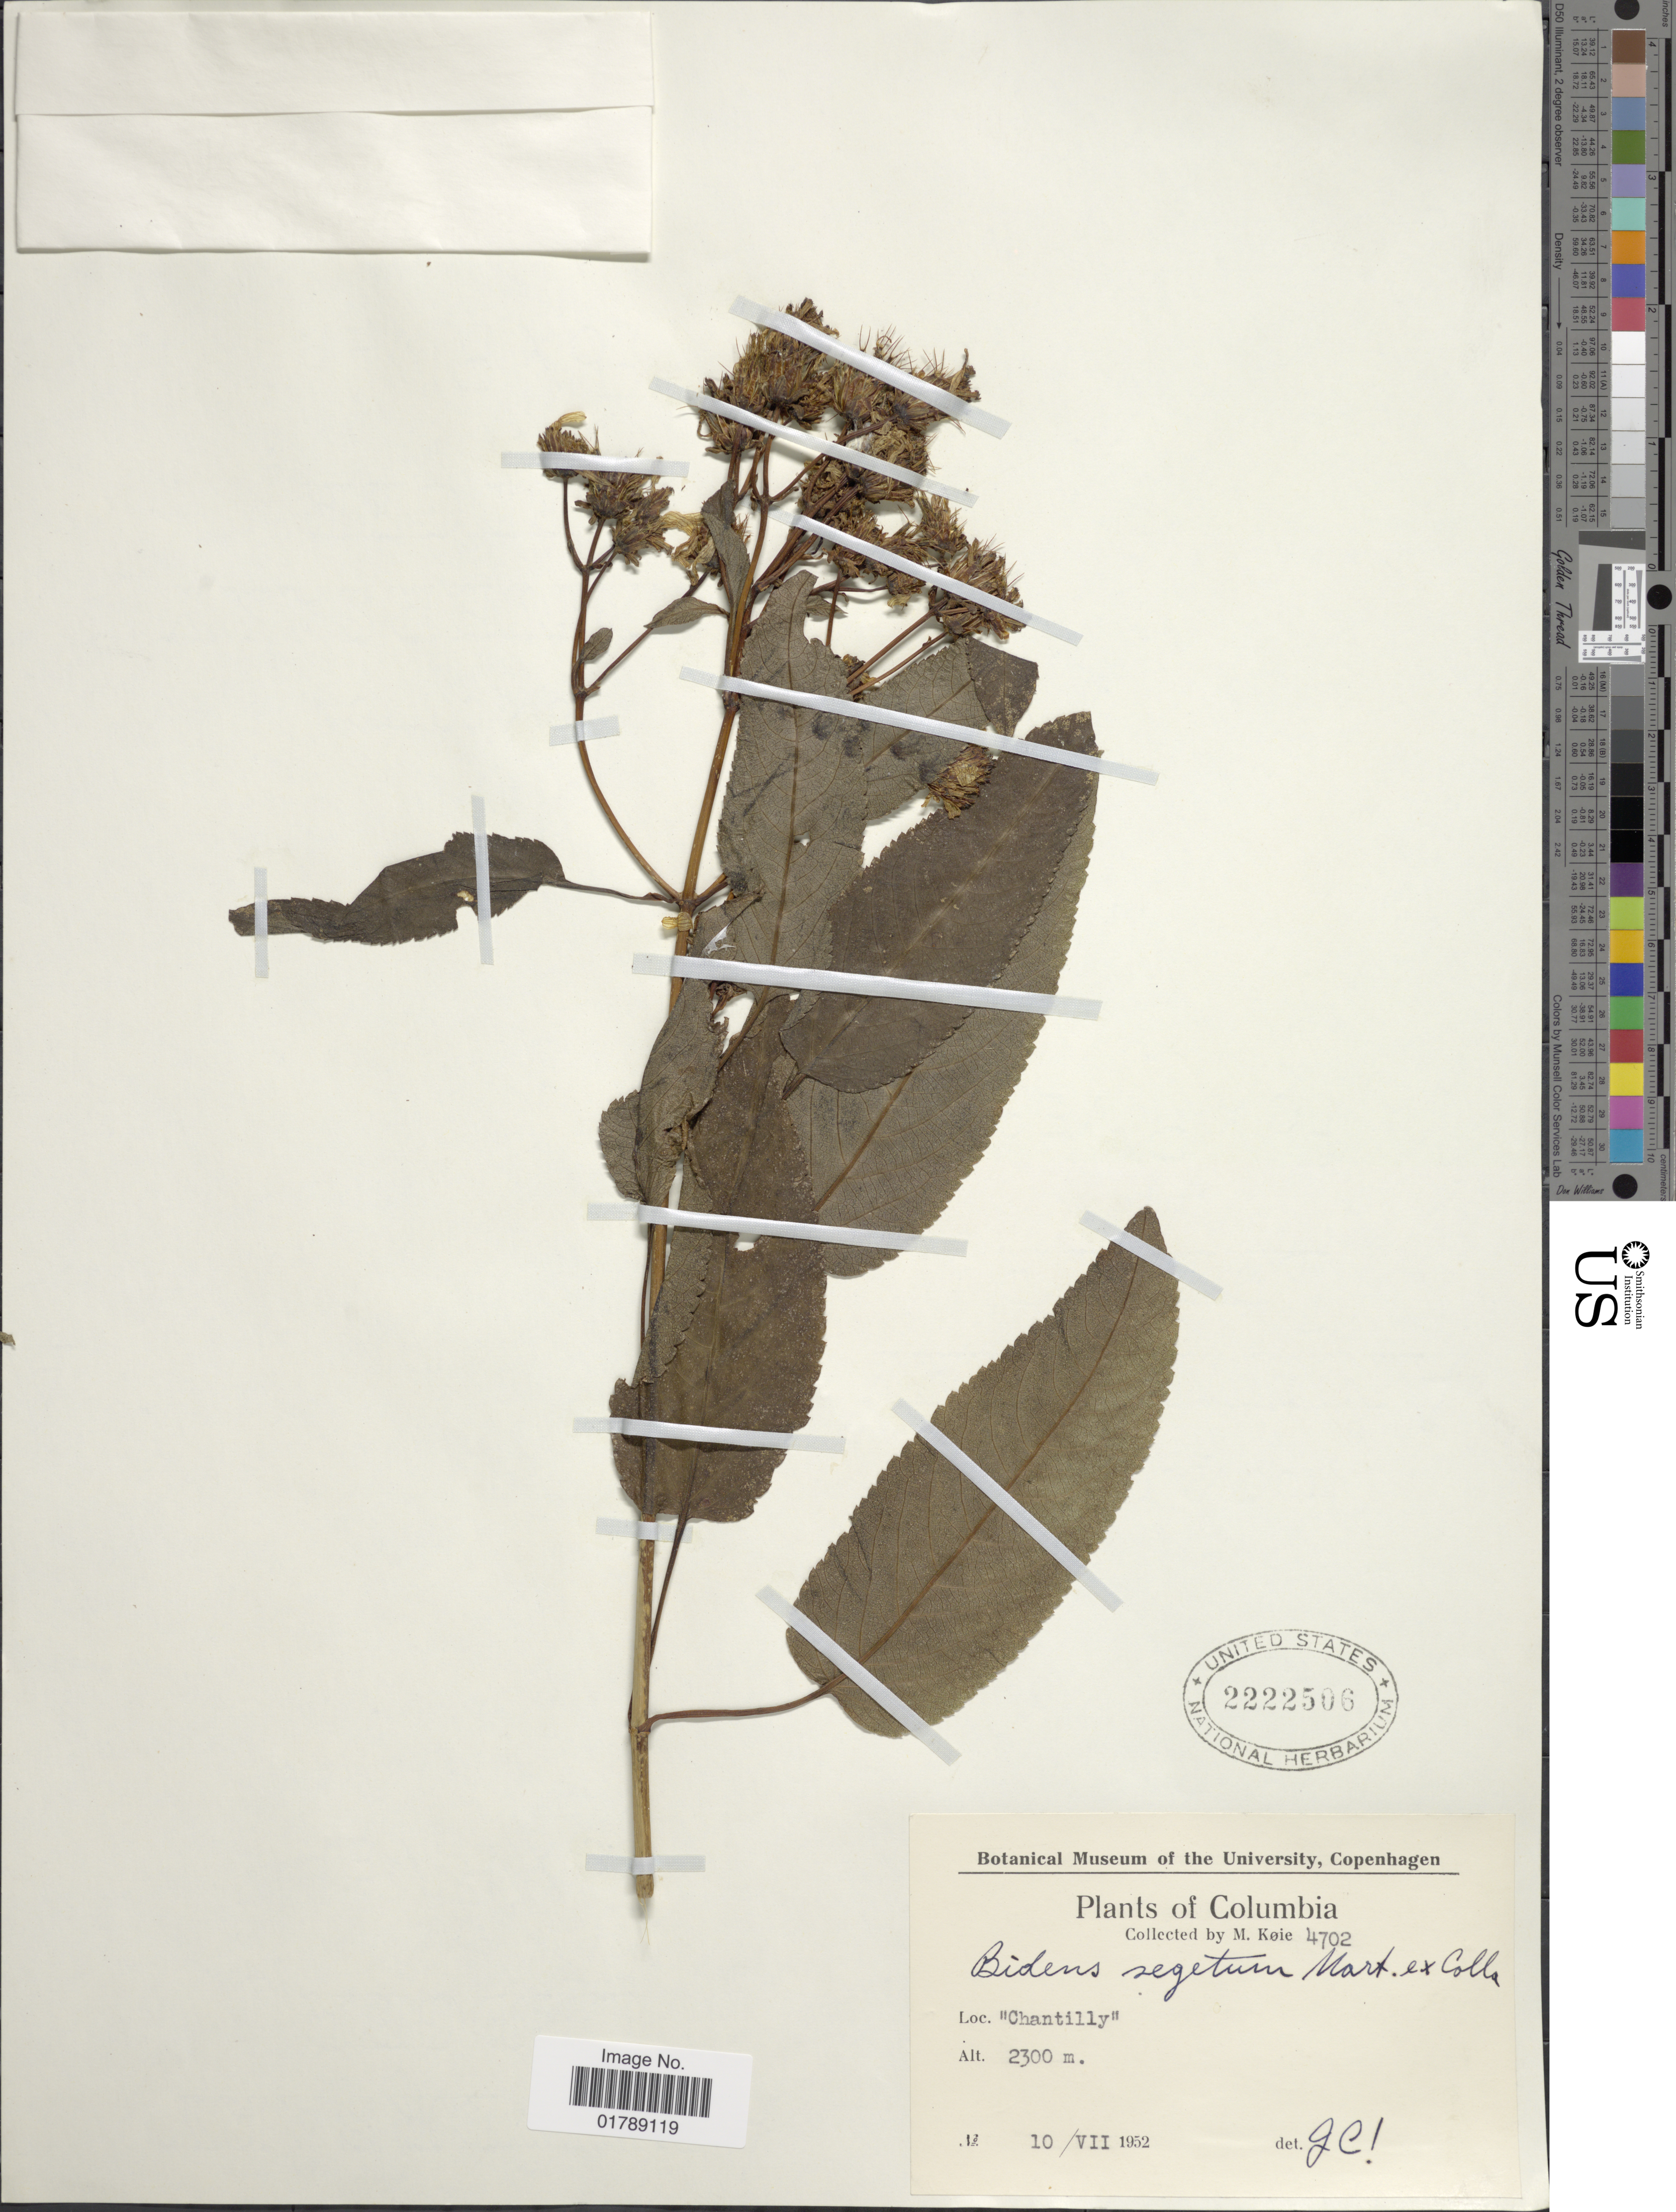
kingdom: Plantae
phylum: Tracheophyta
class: Magnoliopsida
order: Asterales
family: Asteraceae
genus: Bidens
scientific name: Bidens segetum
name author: Mart. ex Colla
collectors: M. Köie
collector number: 4702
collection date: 1952-07-10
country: Colombia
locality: Chantilly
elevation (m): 2300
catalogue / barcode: US 2222506